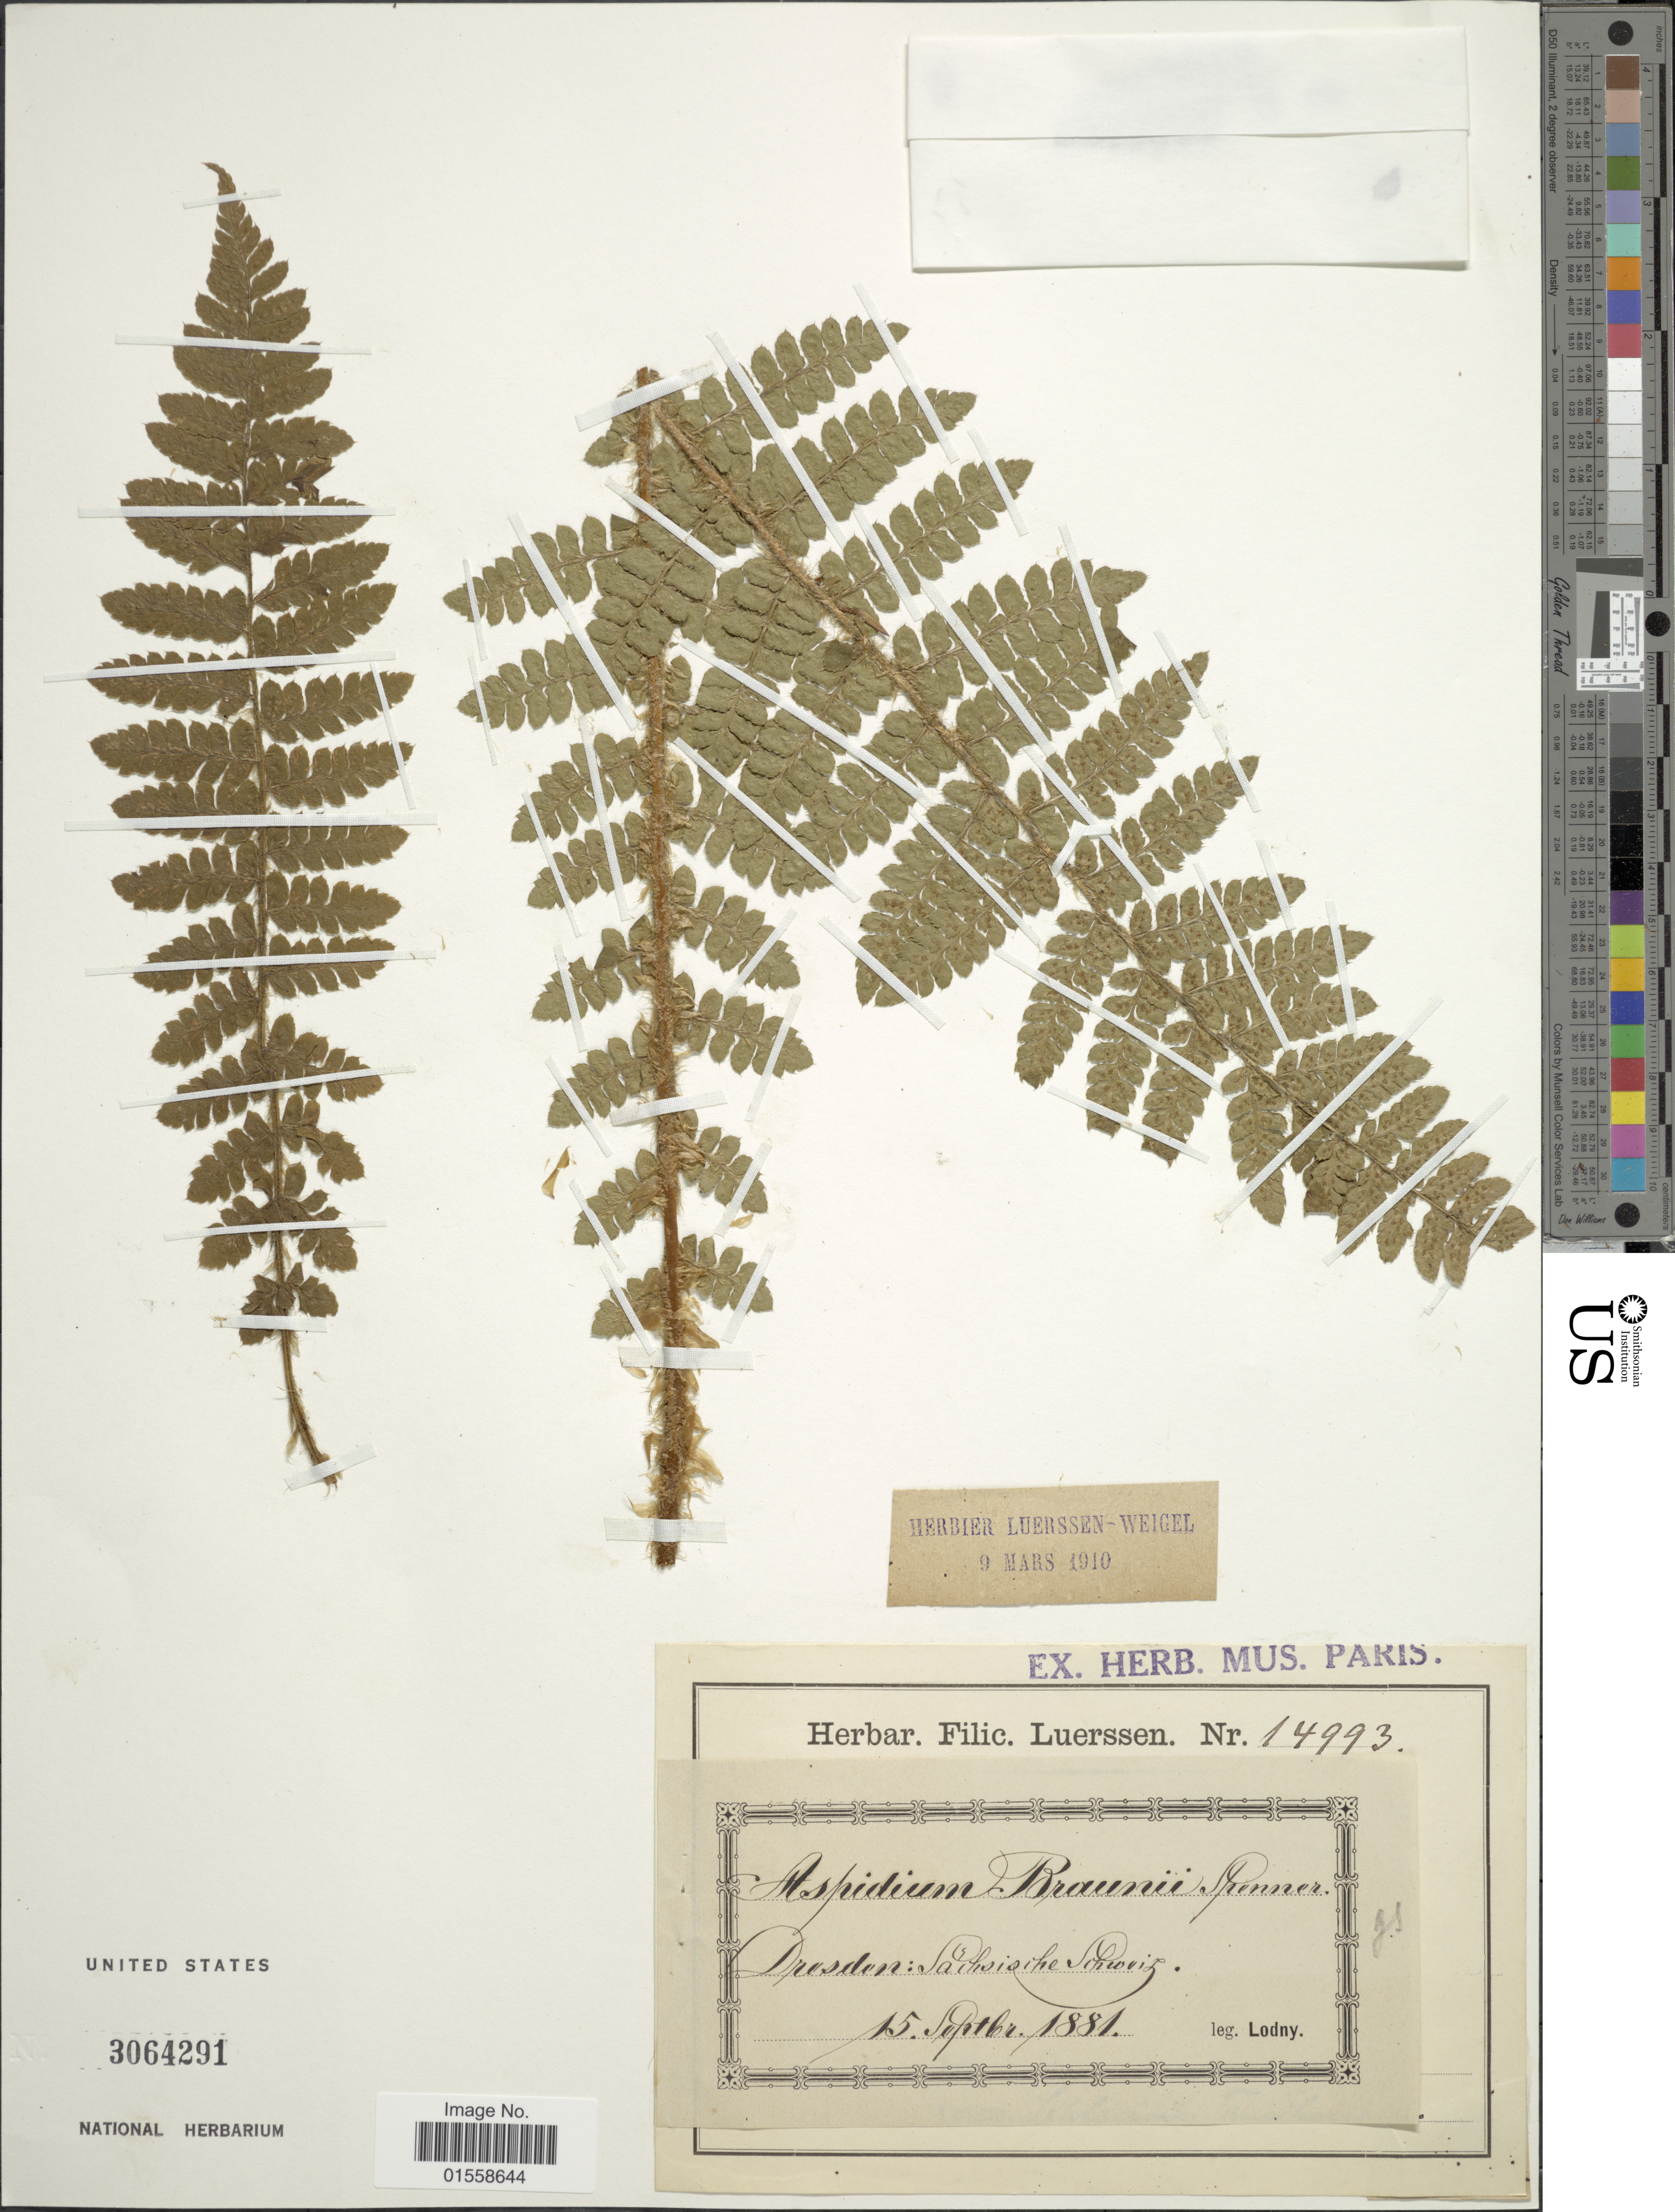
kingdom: Plantae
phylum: Tracheophyta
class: Polypodiopsida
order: Polypodiales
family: Dryopteridaceae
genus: Polystichum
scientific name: Polystichum braunii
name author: (Spenn.) Fée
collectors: Lodny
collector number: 14993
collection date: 1881-09-15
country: Switzerland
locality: Dresden: Sachsische Schweiz.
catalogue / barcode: US 3064291